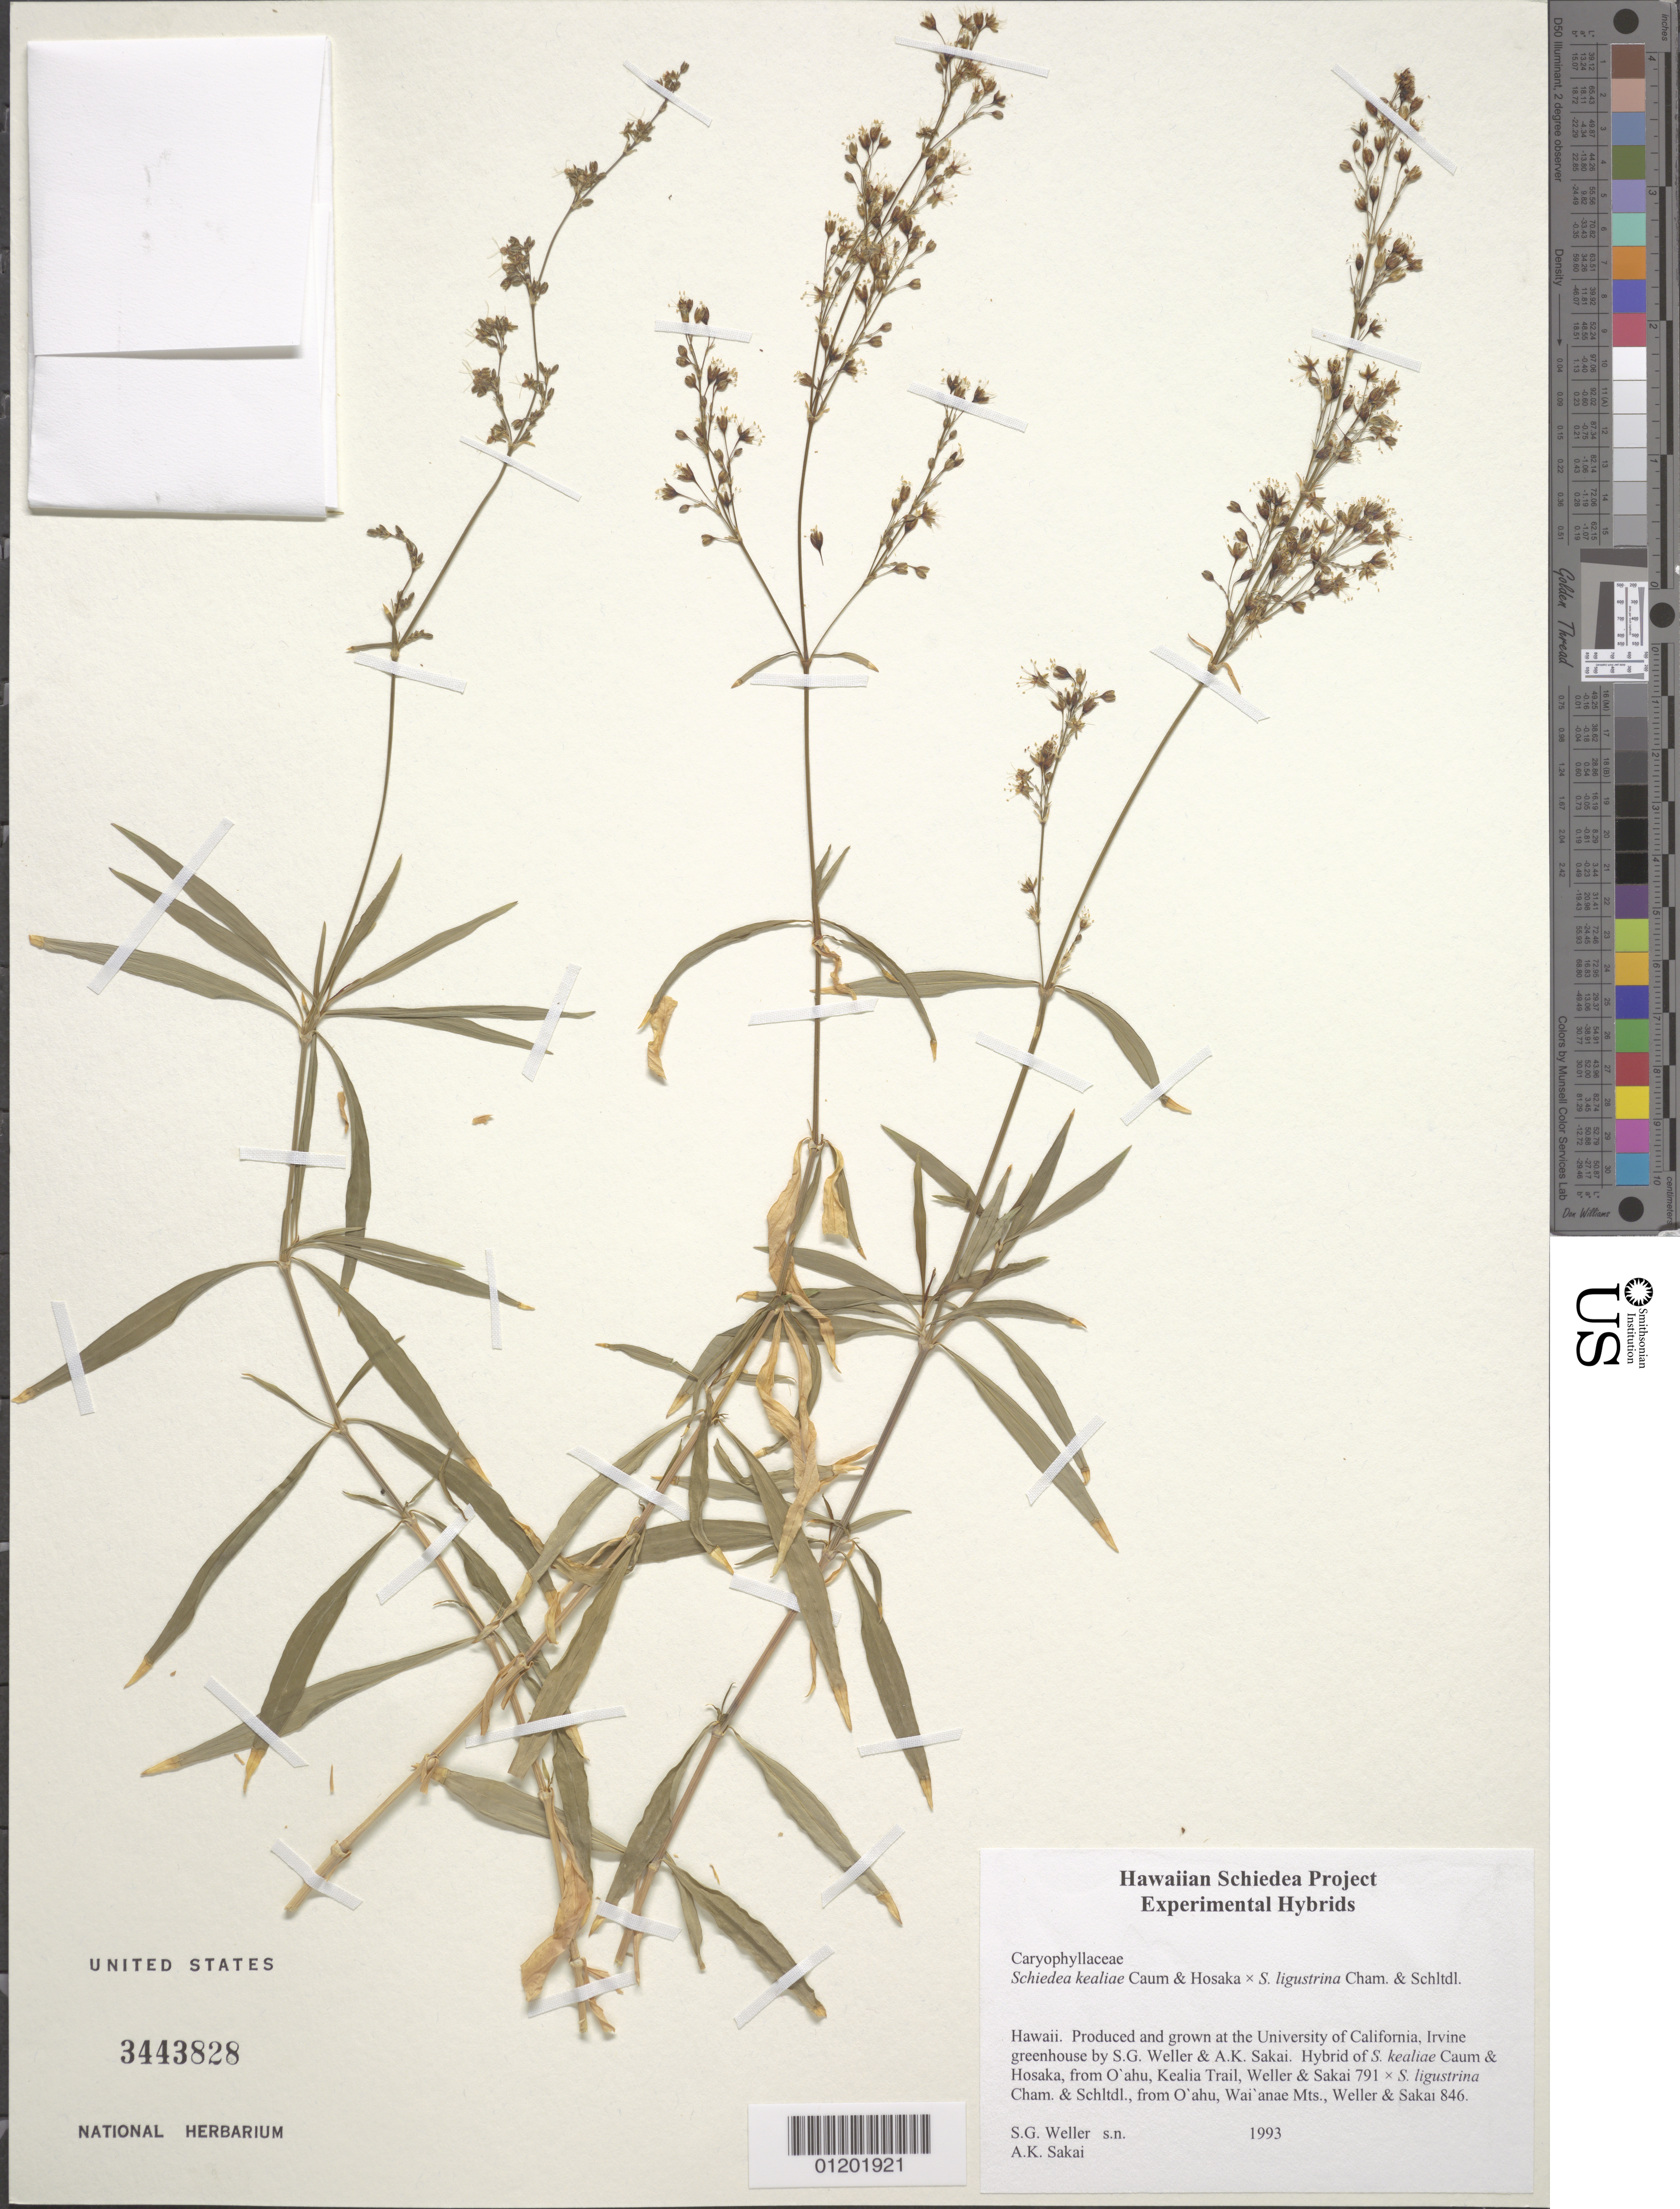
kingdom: Plantae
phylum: Tracheophyta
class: Magnoliopsida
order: Caryophyllales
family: Caryophyllaceae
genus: Schiedea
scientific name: Schiedea kealiae x S. ligustrina Cham. & Schltdl.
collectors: S. G. Weller & A. Sakai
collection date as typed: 1993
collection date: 1993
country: United States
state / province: California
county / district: Orange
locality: University of California, Irvine greenhouse.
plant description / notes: Hybrid of S. kealiae Caum & Hosaka [from O'ahu, Kealia Trail, Weller & Sakai 791] × S. ligustrina Cham. & Schltdl. [from O'ahu, Wai'anae Mts., Weller & Sakai 846].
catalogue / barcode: US 3443828